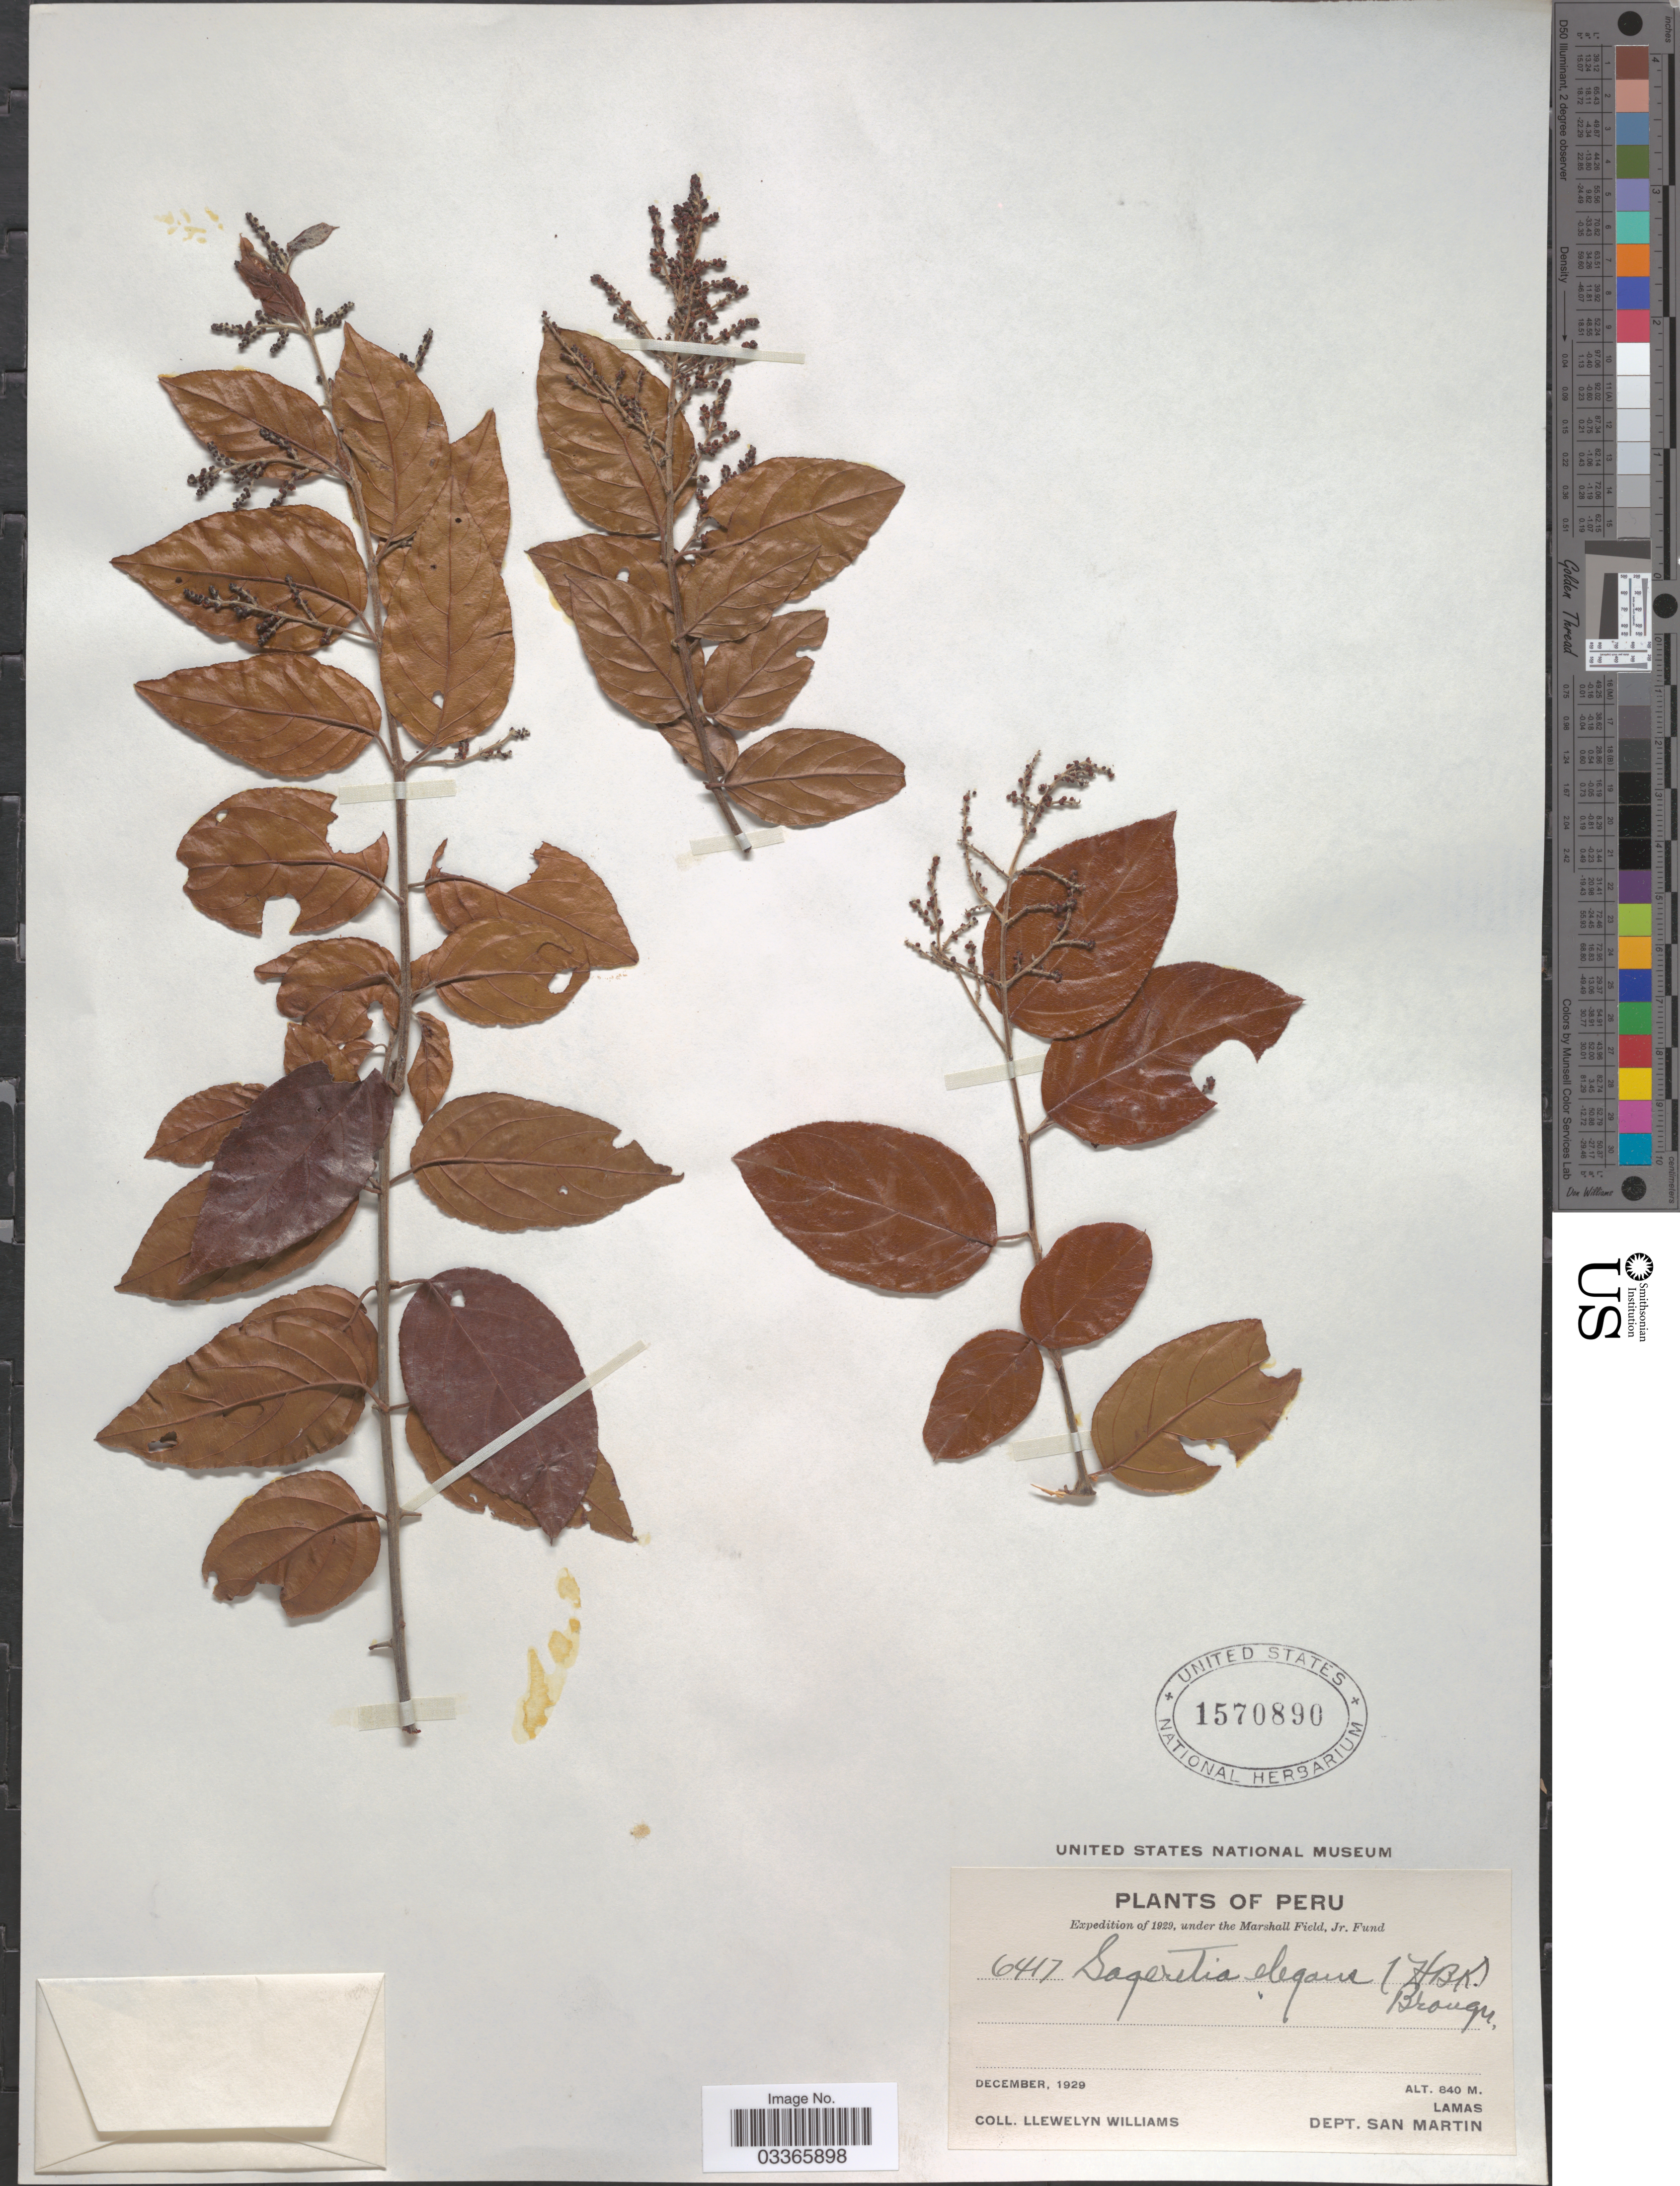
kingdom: Plantae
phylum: Tracheophyta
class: Magnoliopsida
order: Rosales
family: Rhamnaceae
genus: Sageretia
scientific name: Sageretia elegans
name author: (Kunth) Brongn.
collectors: Ll. Williams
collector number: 6417*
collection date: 1929-12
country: Peru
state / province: San Martín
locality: Lamas. Dept. San Martin.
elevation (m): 840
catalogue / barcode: US 1570890